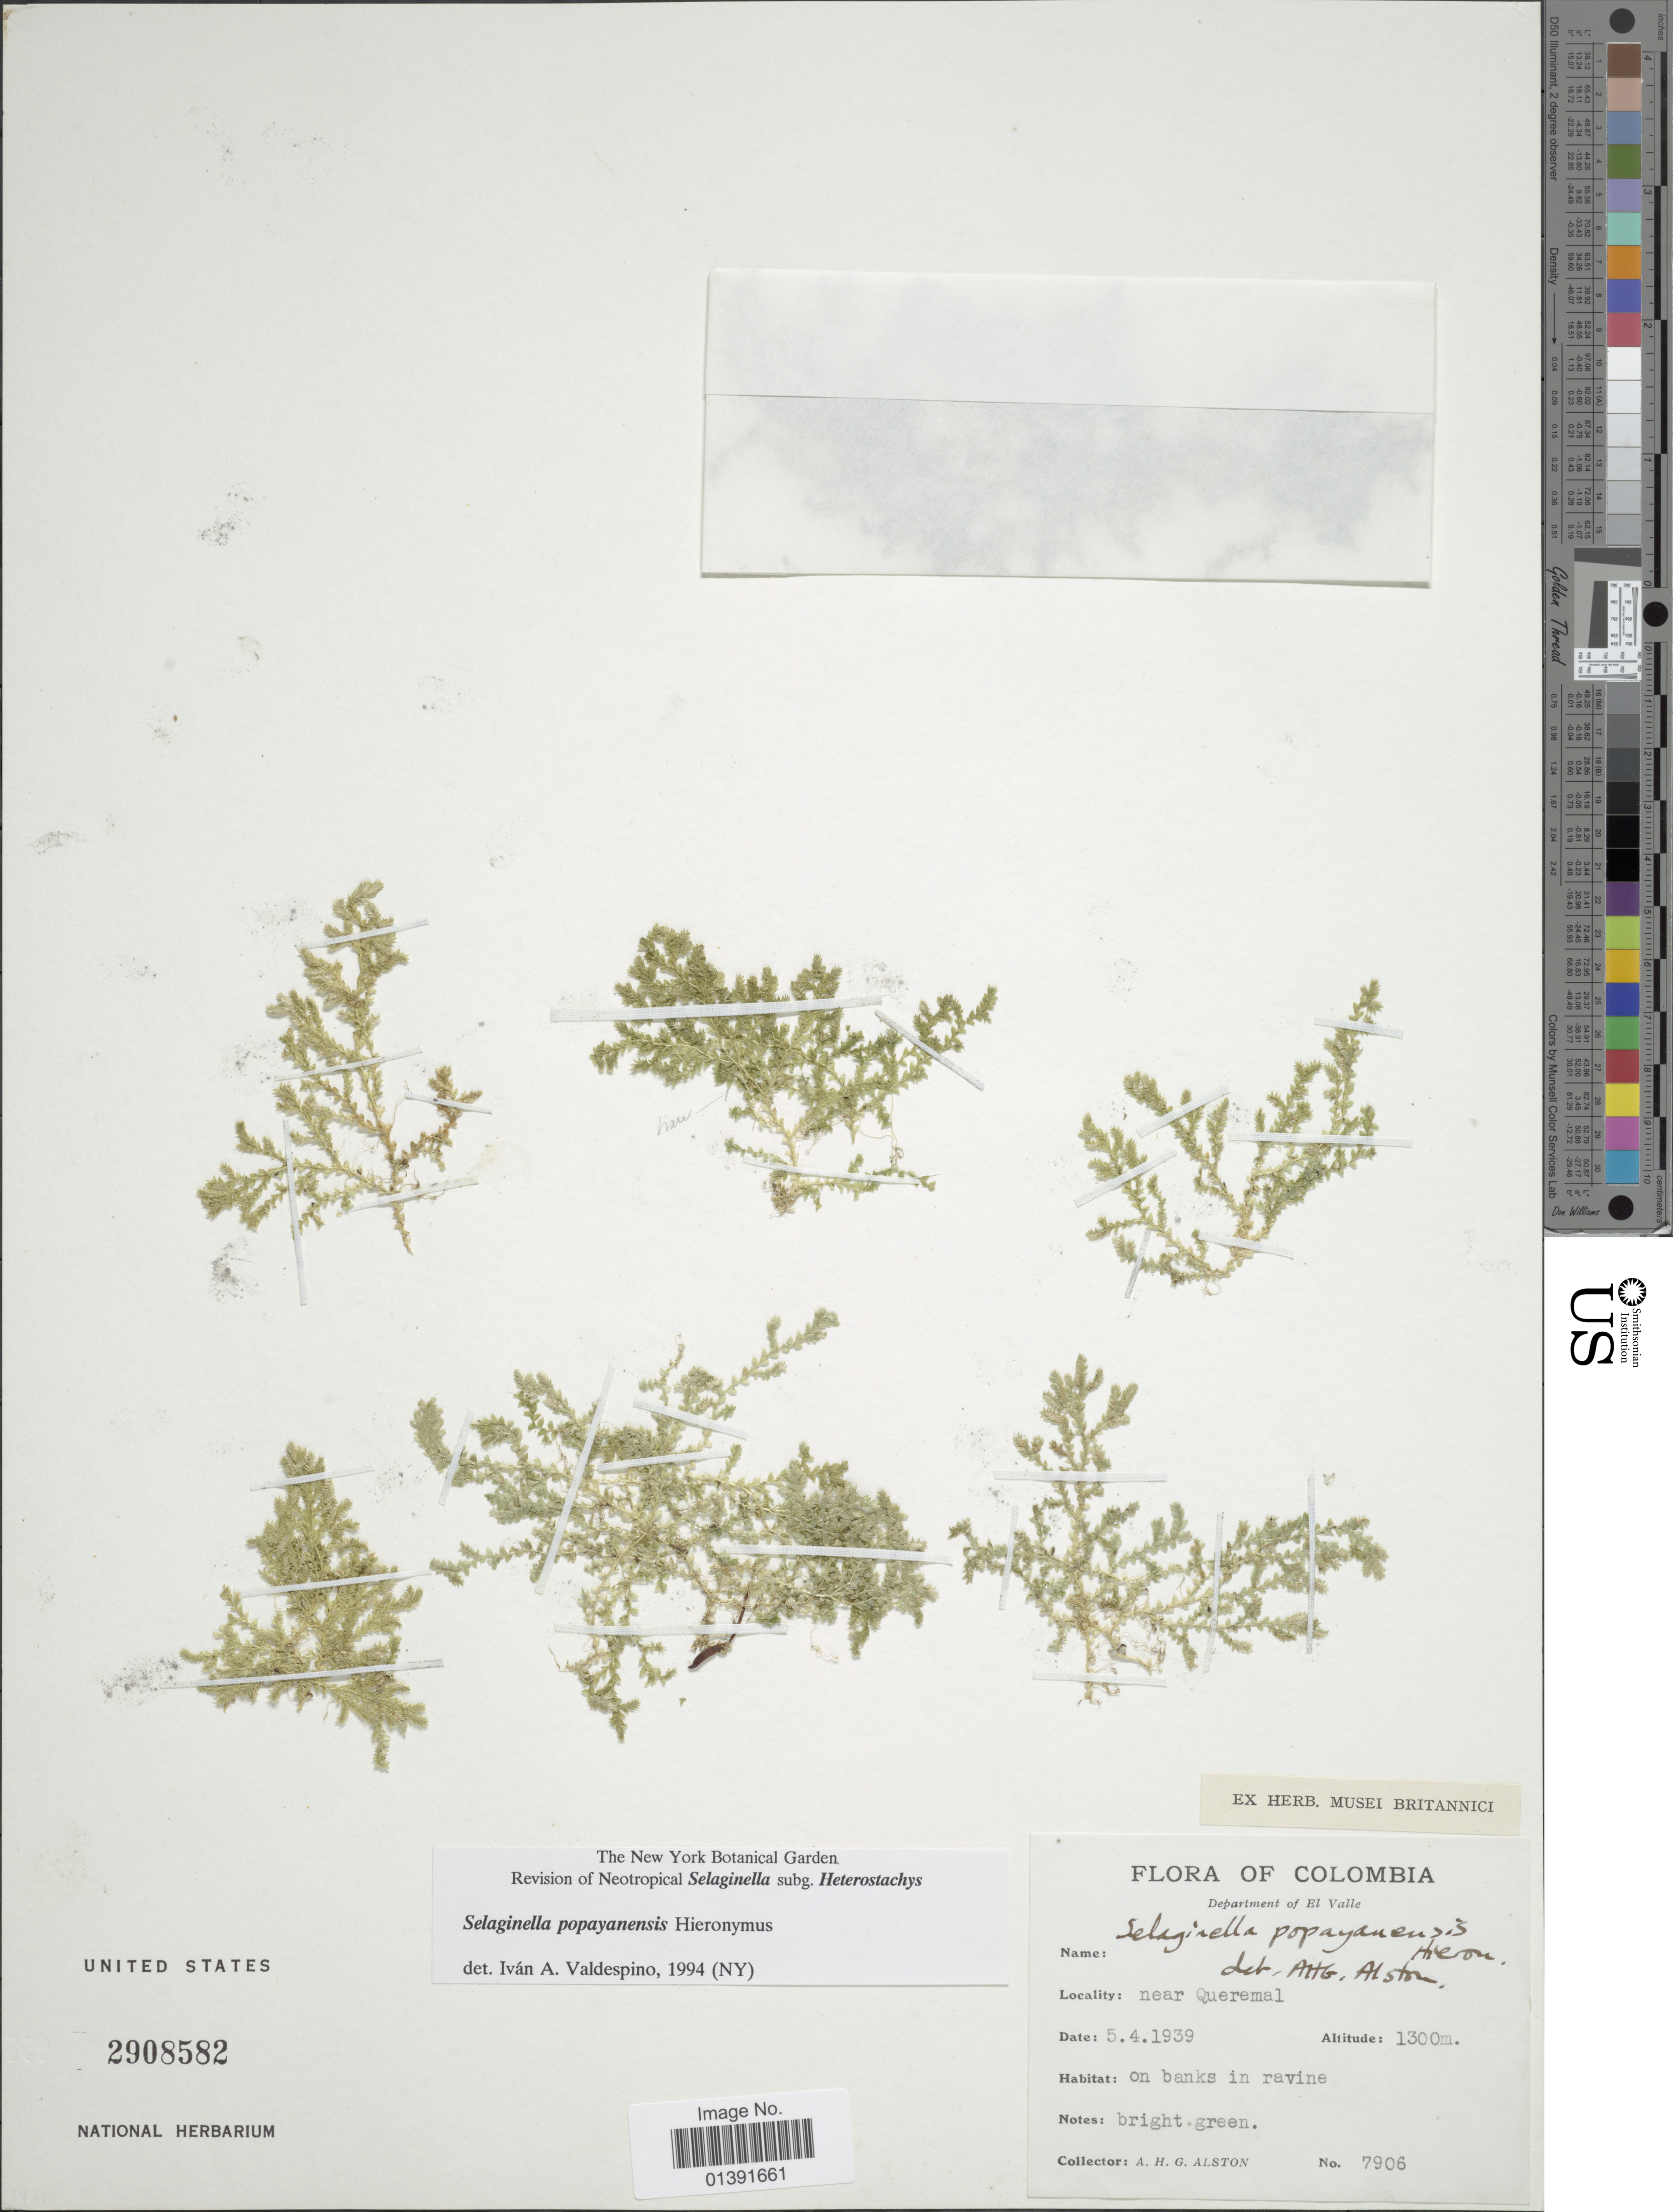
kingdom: Plantae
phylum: Tracheophyta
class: Lycopodiopsida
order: Selaginellales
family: Selaginellaceae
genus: Selaginella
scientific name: Selaginella popayanensis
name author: Hieron.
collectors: A. H. Alston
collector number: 7906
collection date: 1939-04-05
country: Colombia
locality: Department of El Valle, near Queremal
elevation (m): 1300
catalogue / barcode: US 2908582